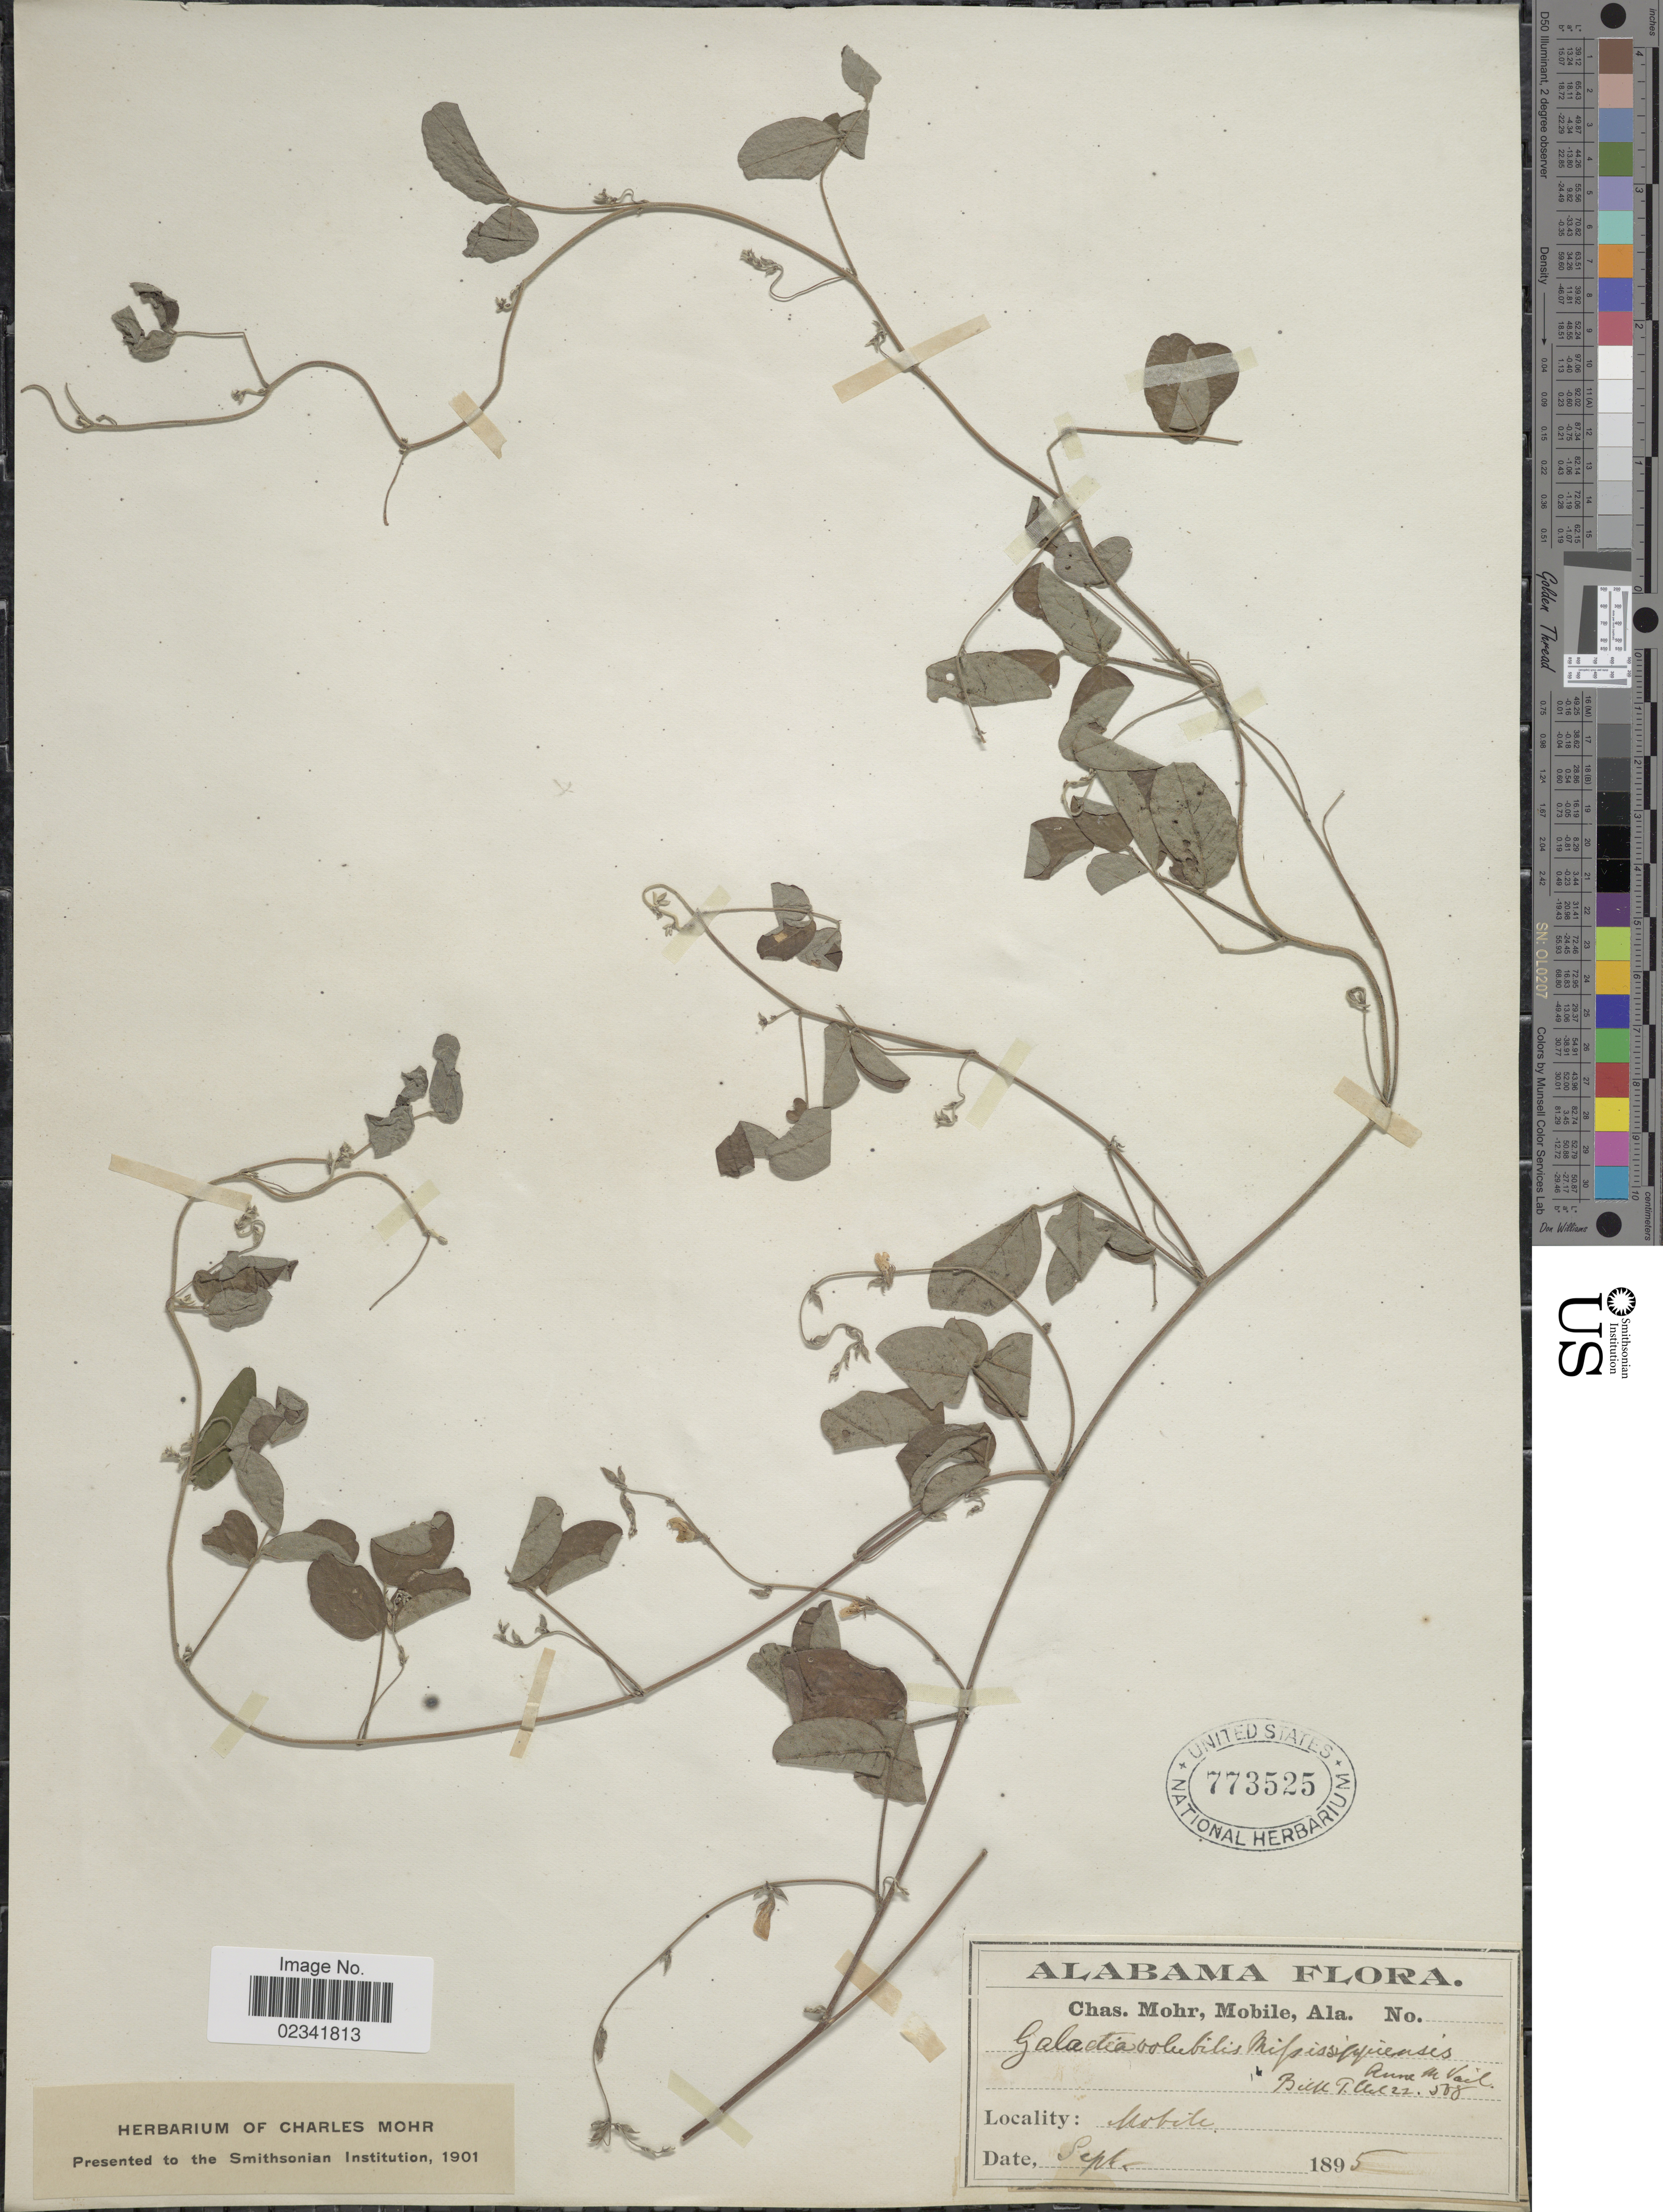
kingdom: Plantae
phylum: Tracheophyta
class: Magnoliopsida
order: Fabales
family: Fabaceae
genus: Galactia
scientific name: Galactia volubilis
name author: (L.) Britton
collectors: ex herb. Charles Mohr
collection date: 1895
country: United States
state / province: Alabama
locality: Mobile, Alabama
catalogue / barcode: US 773525